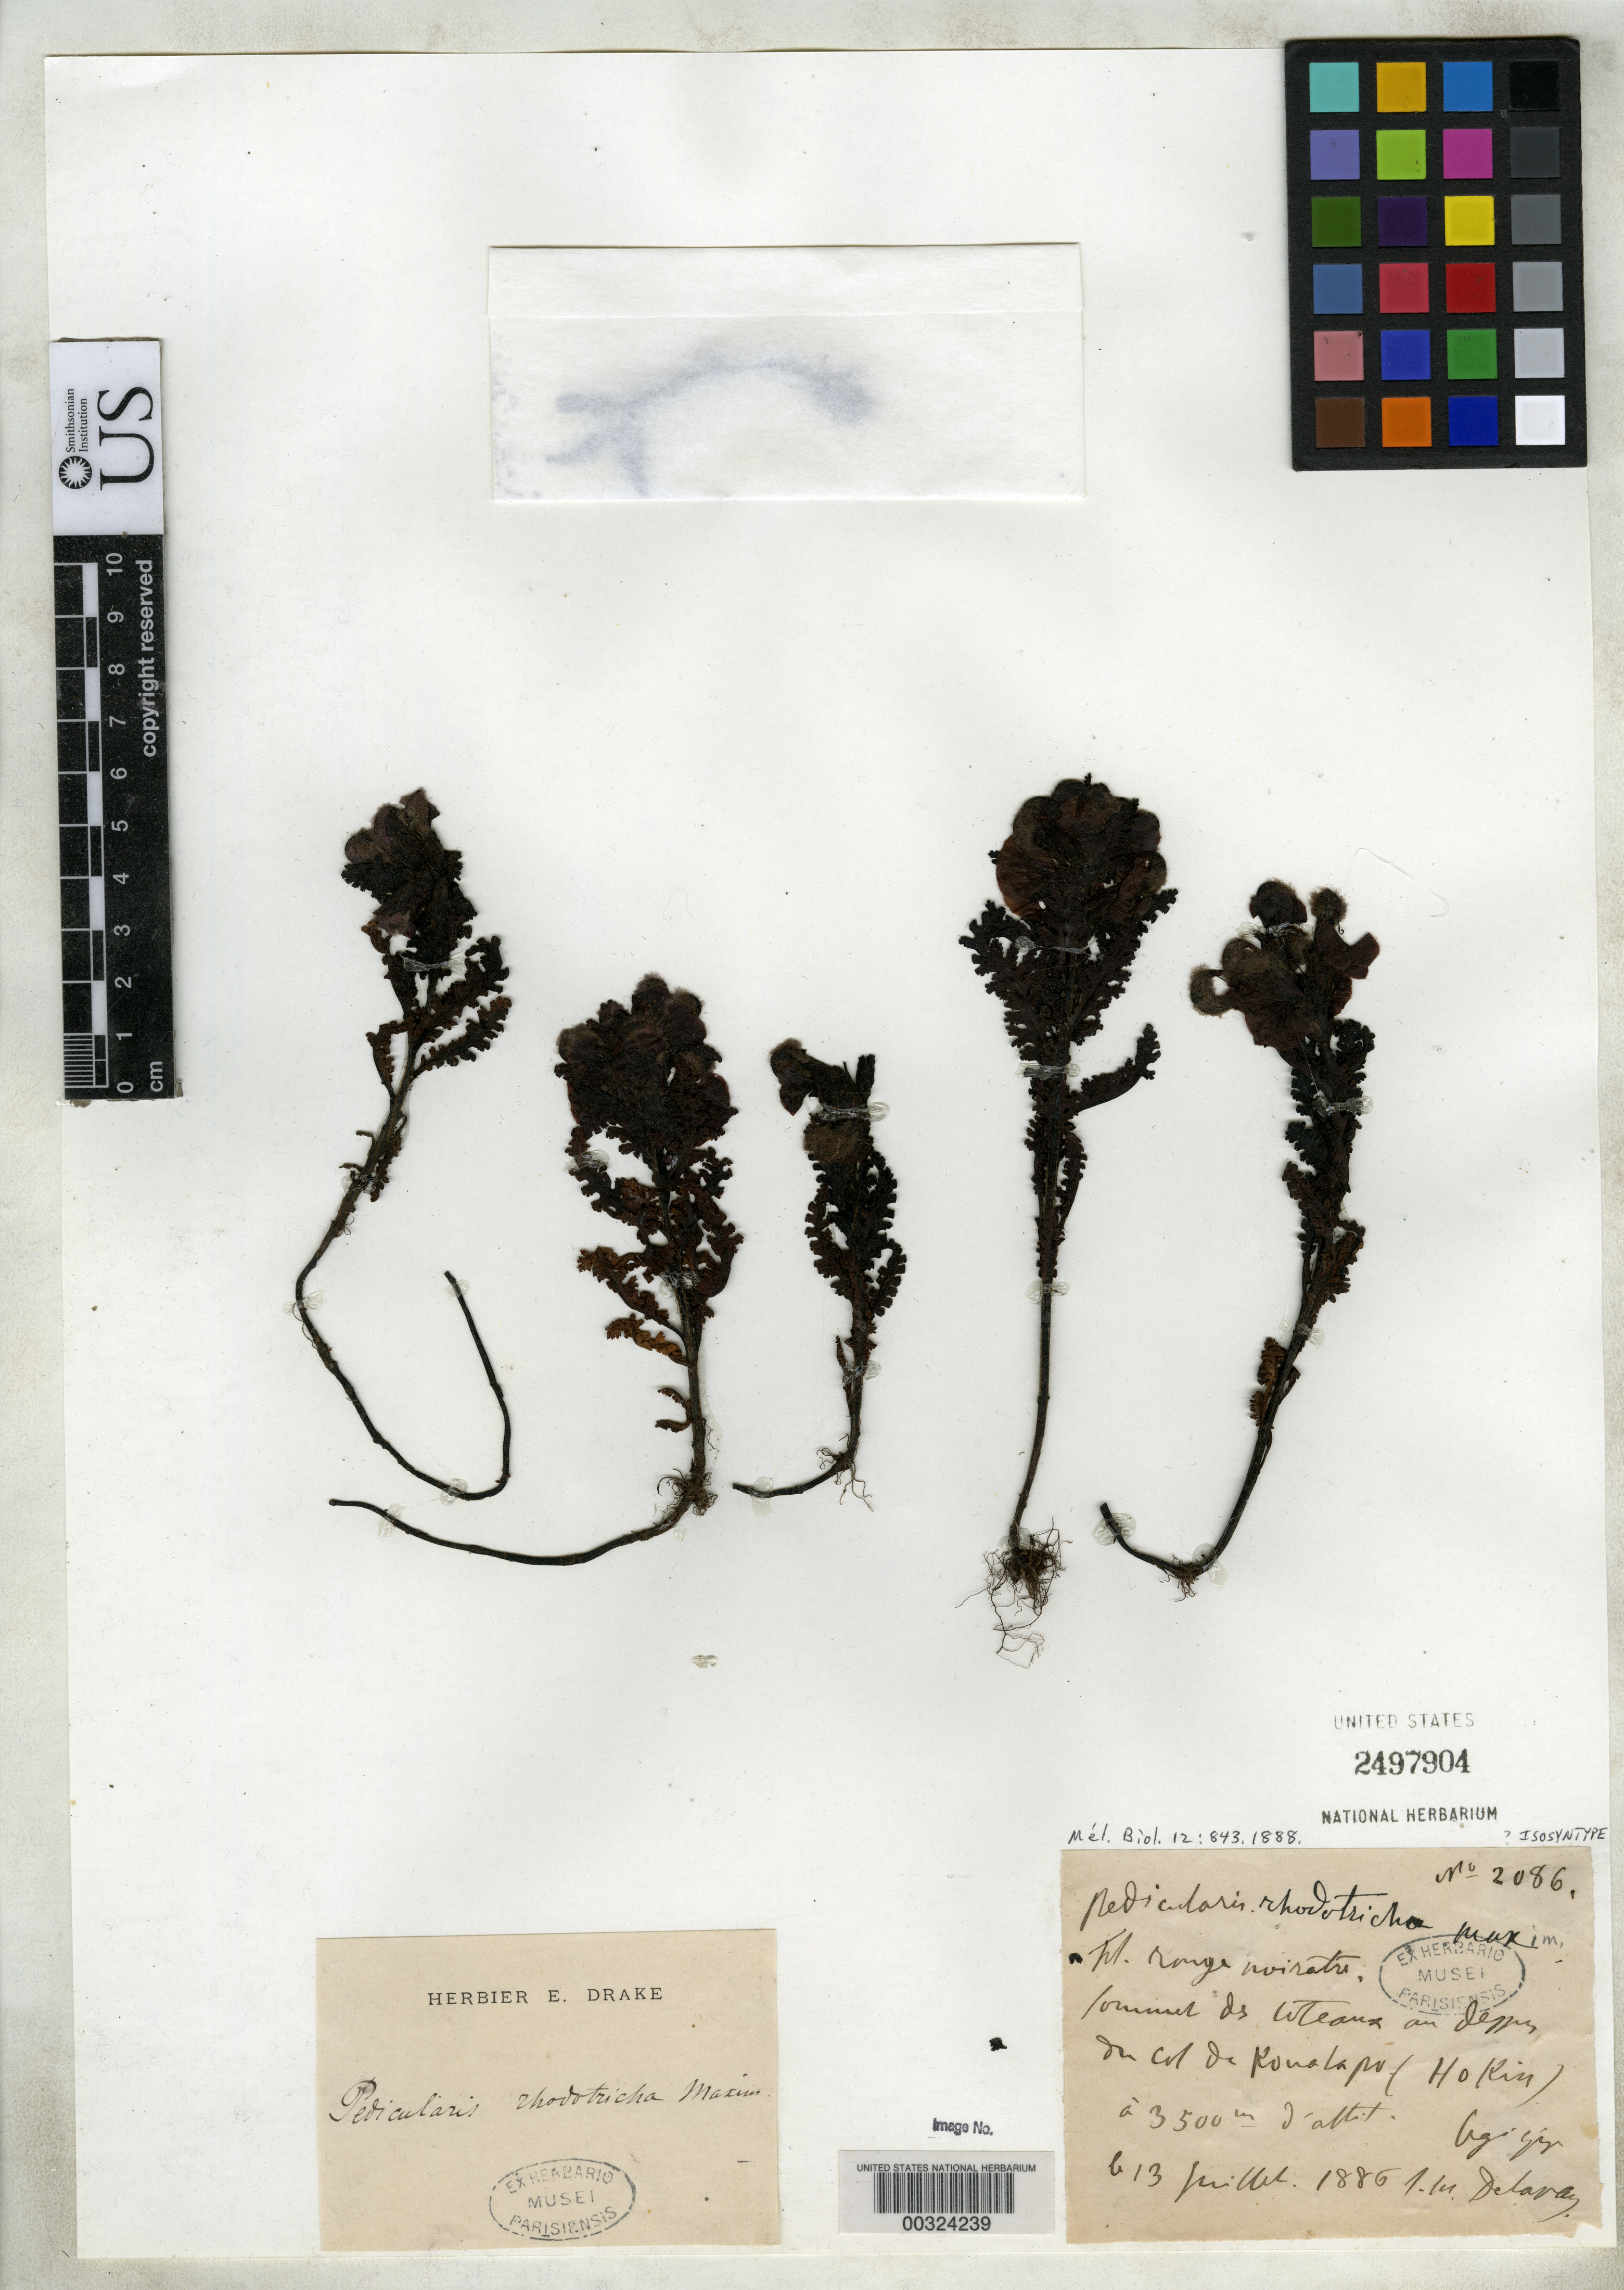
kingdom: Plantae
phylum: Tracheophyta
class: Magnoliopsida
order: Lamiales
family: Orobanchaceae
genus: Pedicularis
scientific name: Pedicularis rhodotricha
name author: Maxim.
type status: Possible Isosyntype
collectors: P. Delavay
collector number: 2086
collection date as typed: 13 Jul 1886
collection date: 1886-07-13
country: China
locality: See protologue.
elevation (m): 3500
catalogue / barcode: US 2497904